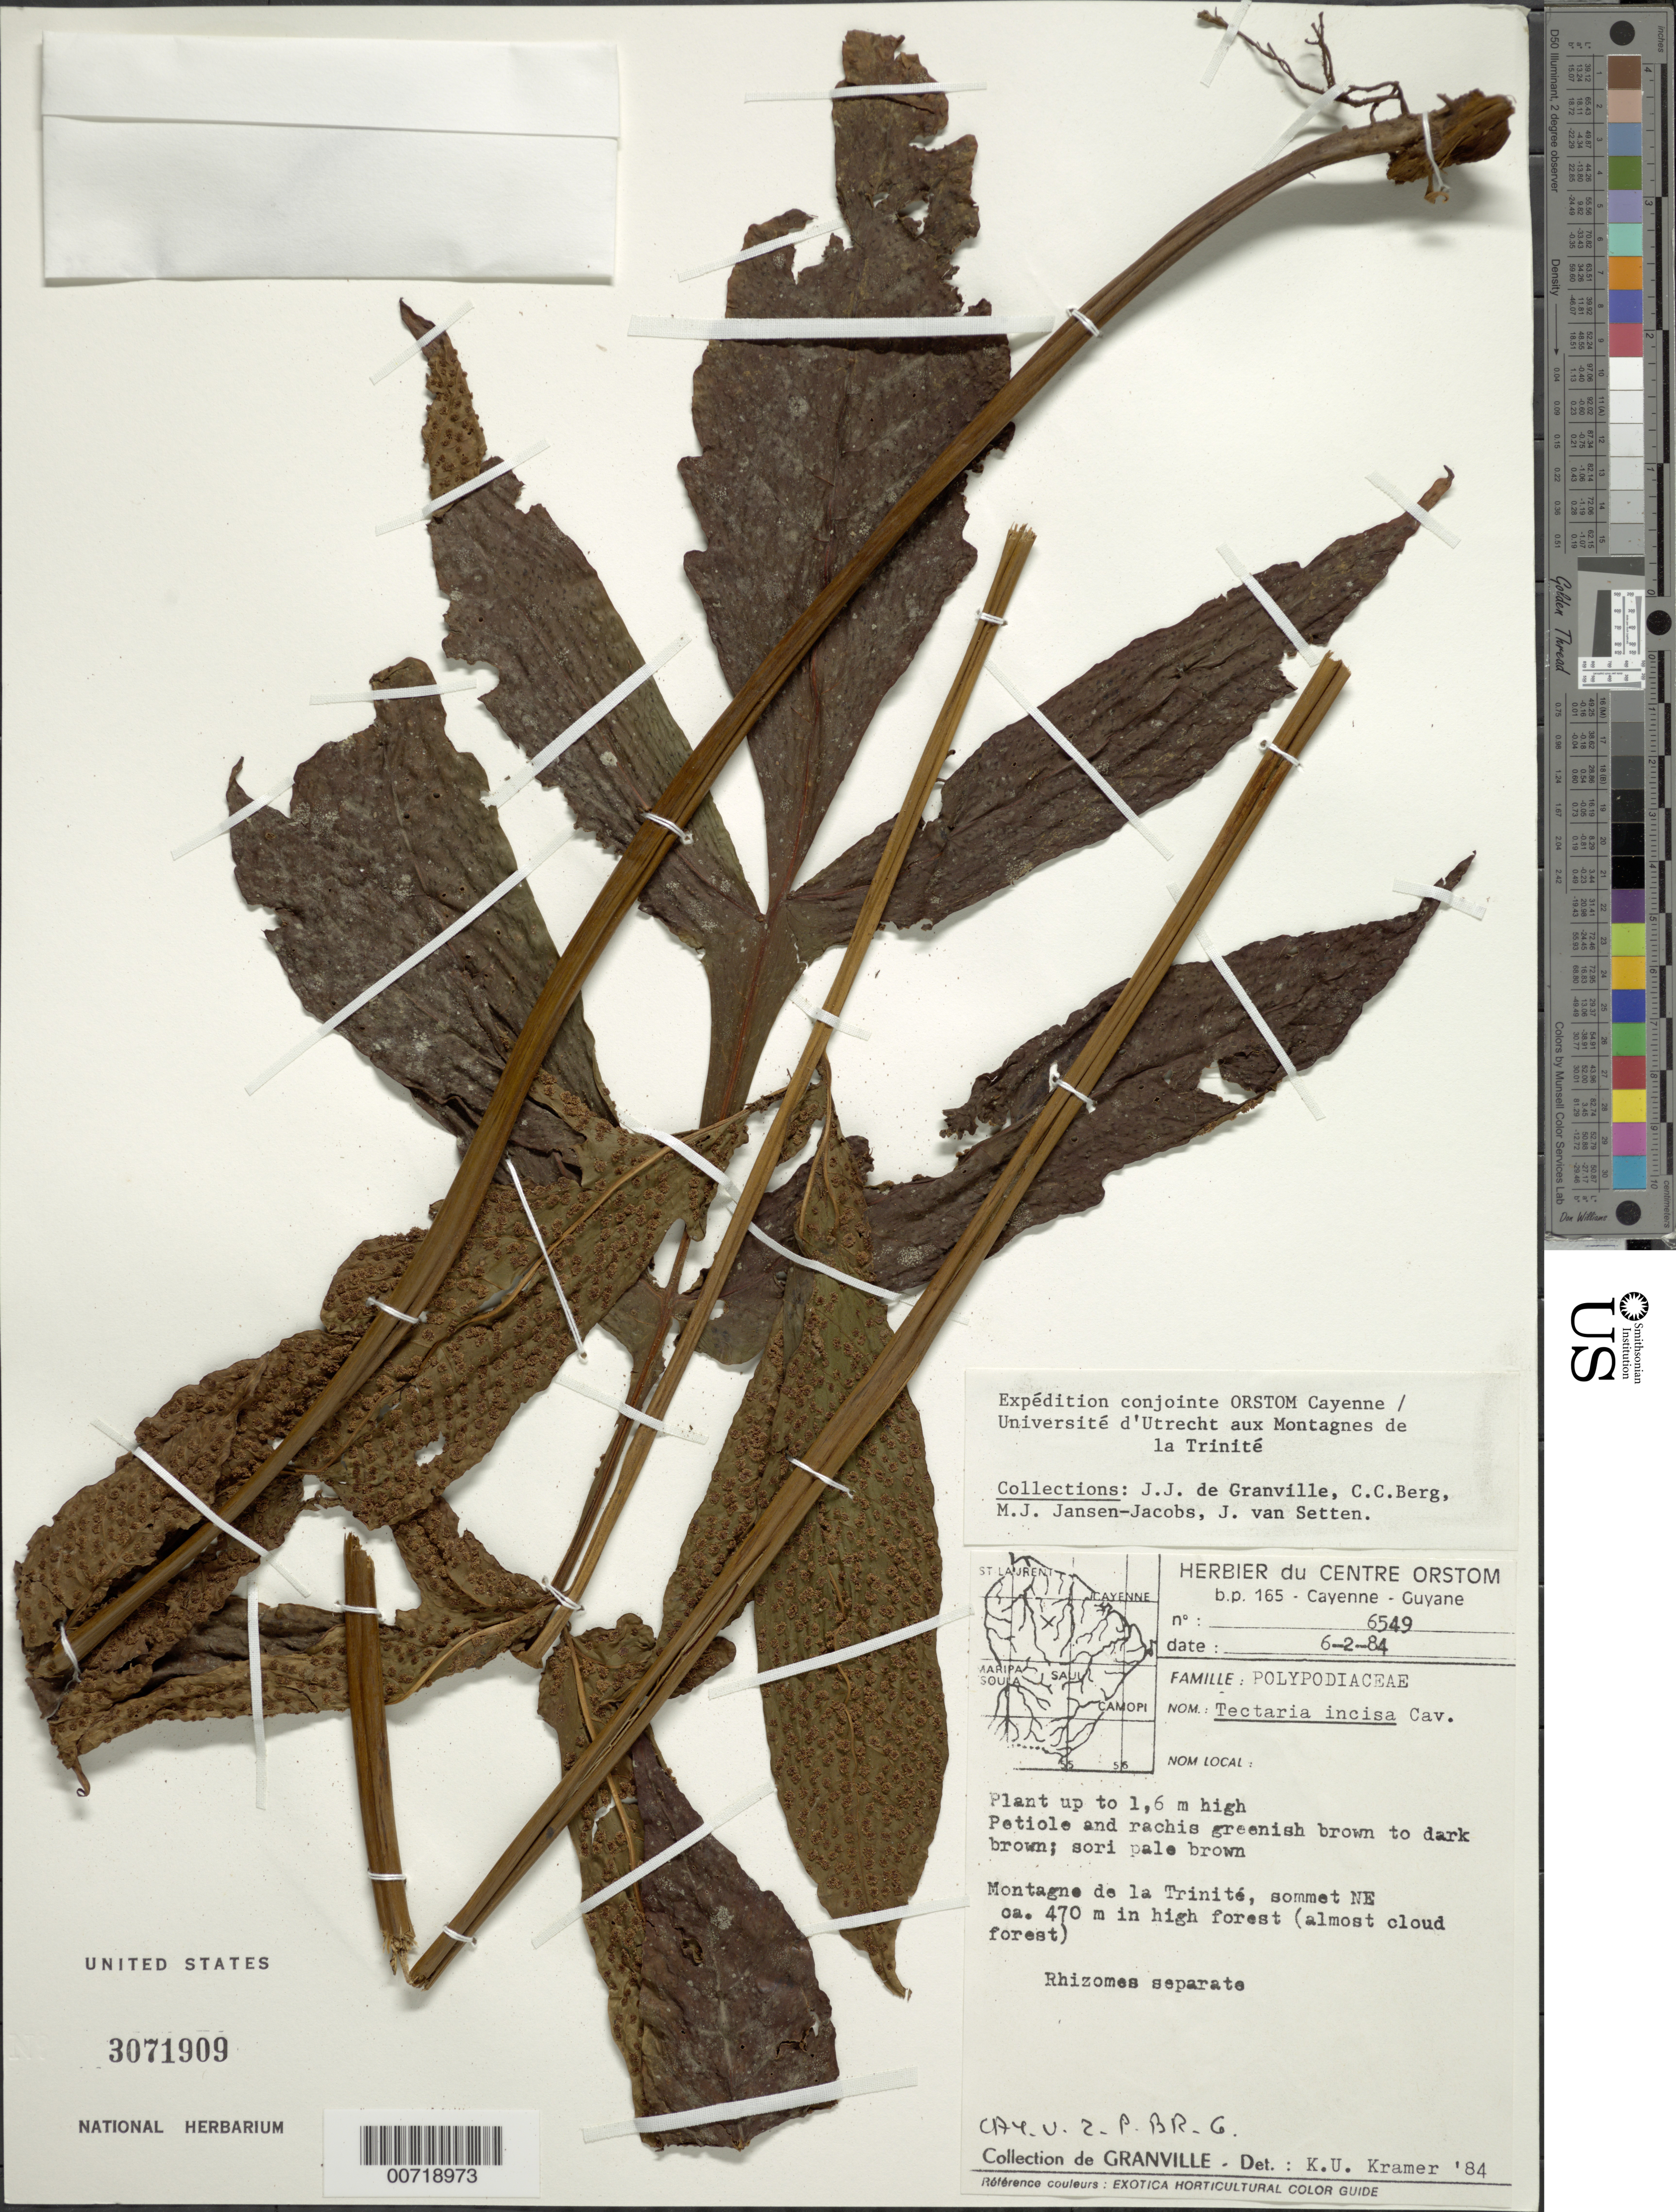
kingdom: Plantae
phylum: Tracheophyta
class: Polypodiopsida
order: Polypodiales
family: Tectariaceae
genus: Tectaria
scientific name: Tectaria incisa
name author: Cav.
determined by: Kramer, K. U.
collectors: J.-J. de Granville, C. C. Berg, M. J. Jansen-Jacobs & J. van Setten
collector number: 6549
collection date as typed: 6-Feb-84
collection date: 1984-02-06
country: French Guiana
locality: Montagnes de la Trinité, sommet NE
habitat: High forest (almost cloud forest)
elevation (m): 470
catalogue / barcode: US 3071909